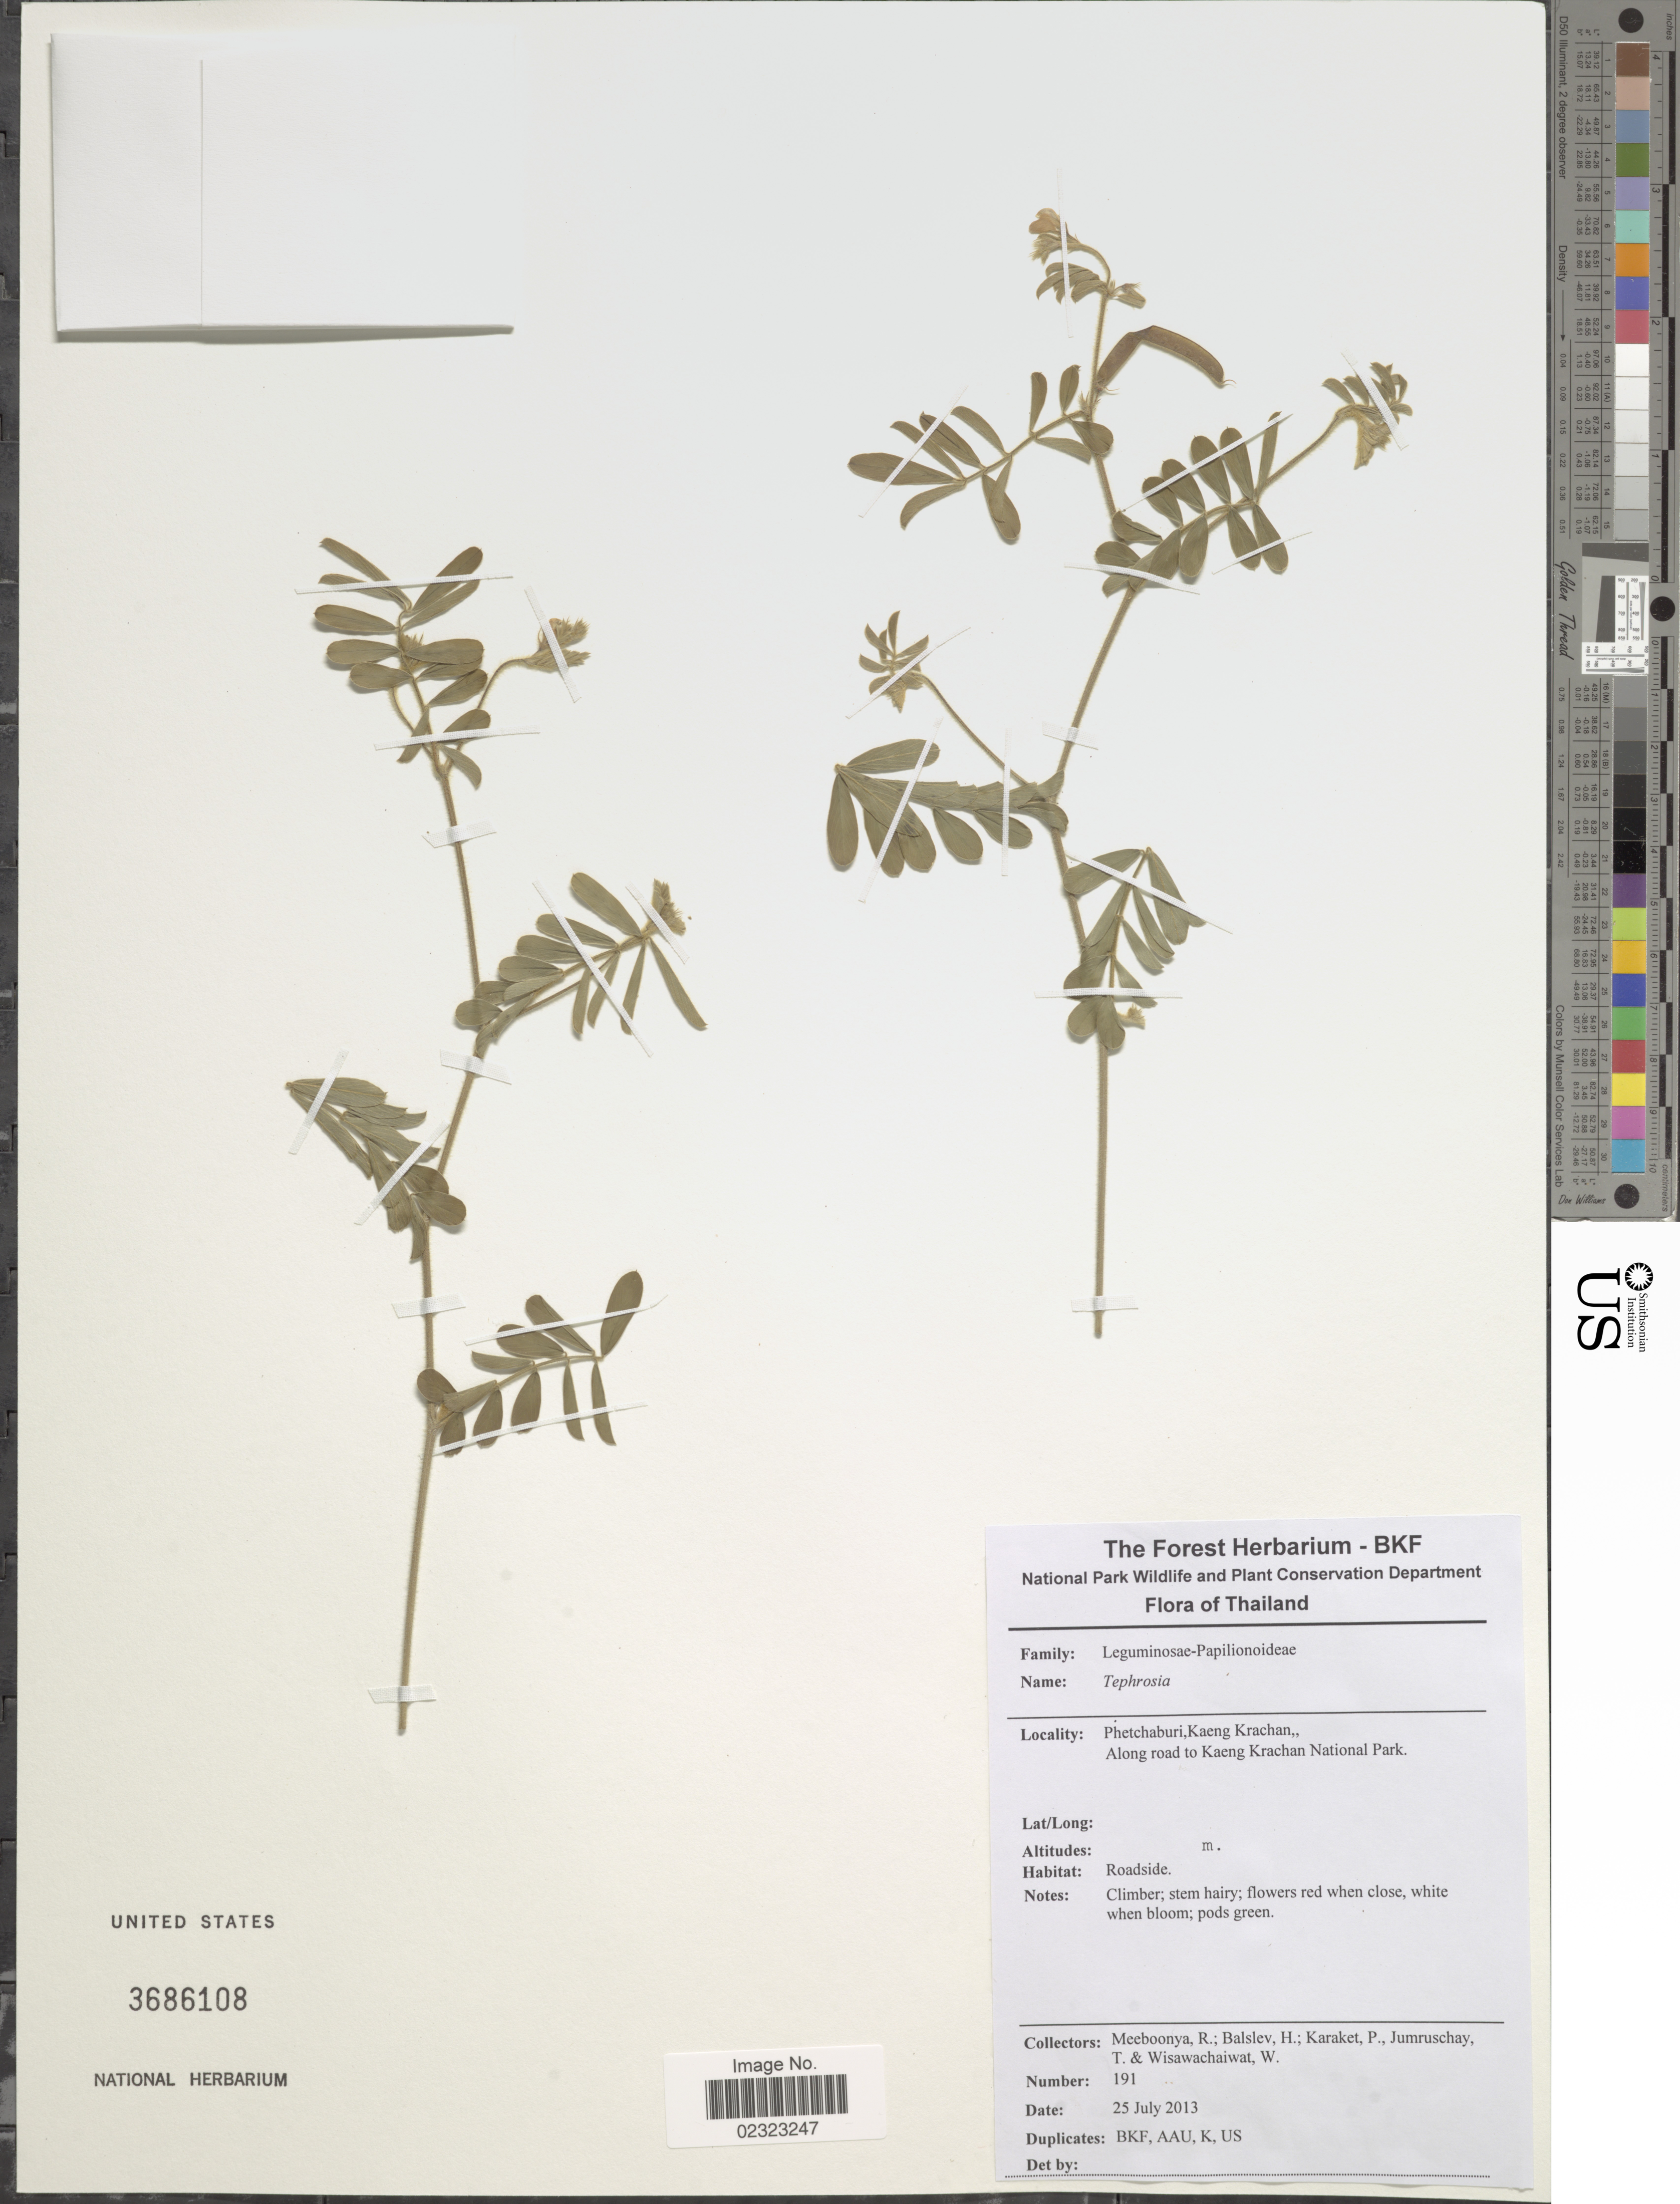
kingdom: Plantae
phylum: Tracheophyta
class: Magnoliopsida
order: Fabales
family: Fabaceae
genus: Tephrosia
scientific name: Tephrosia sp.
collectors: R. Meeboonya, H. Balslev, P. Karaket, T. Jumruschay & W. Wisawachaiwat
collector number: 191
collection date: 2013-07-25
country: Thailand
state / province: Phetchaburi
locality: Kaeng Krachan, along road to Kaeng Krachan National Park, roadside.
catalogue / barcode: US 3686108